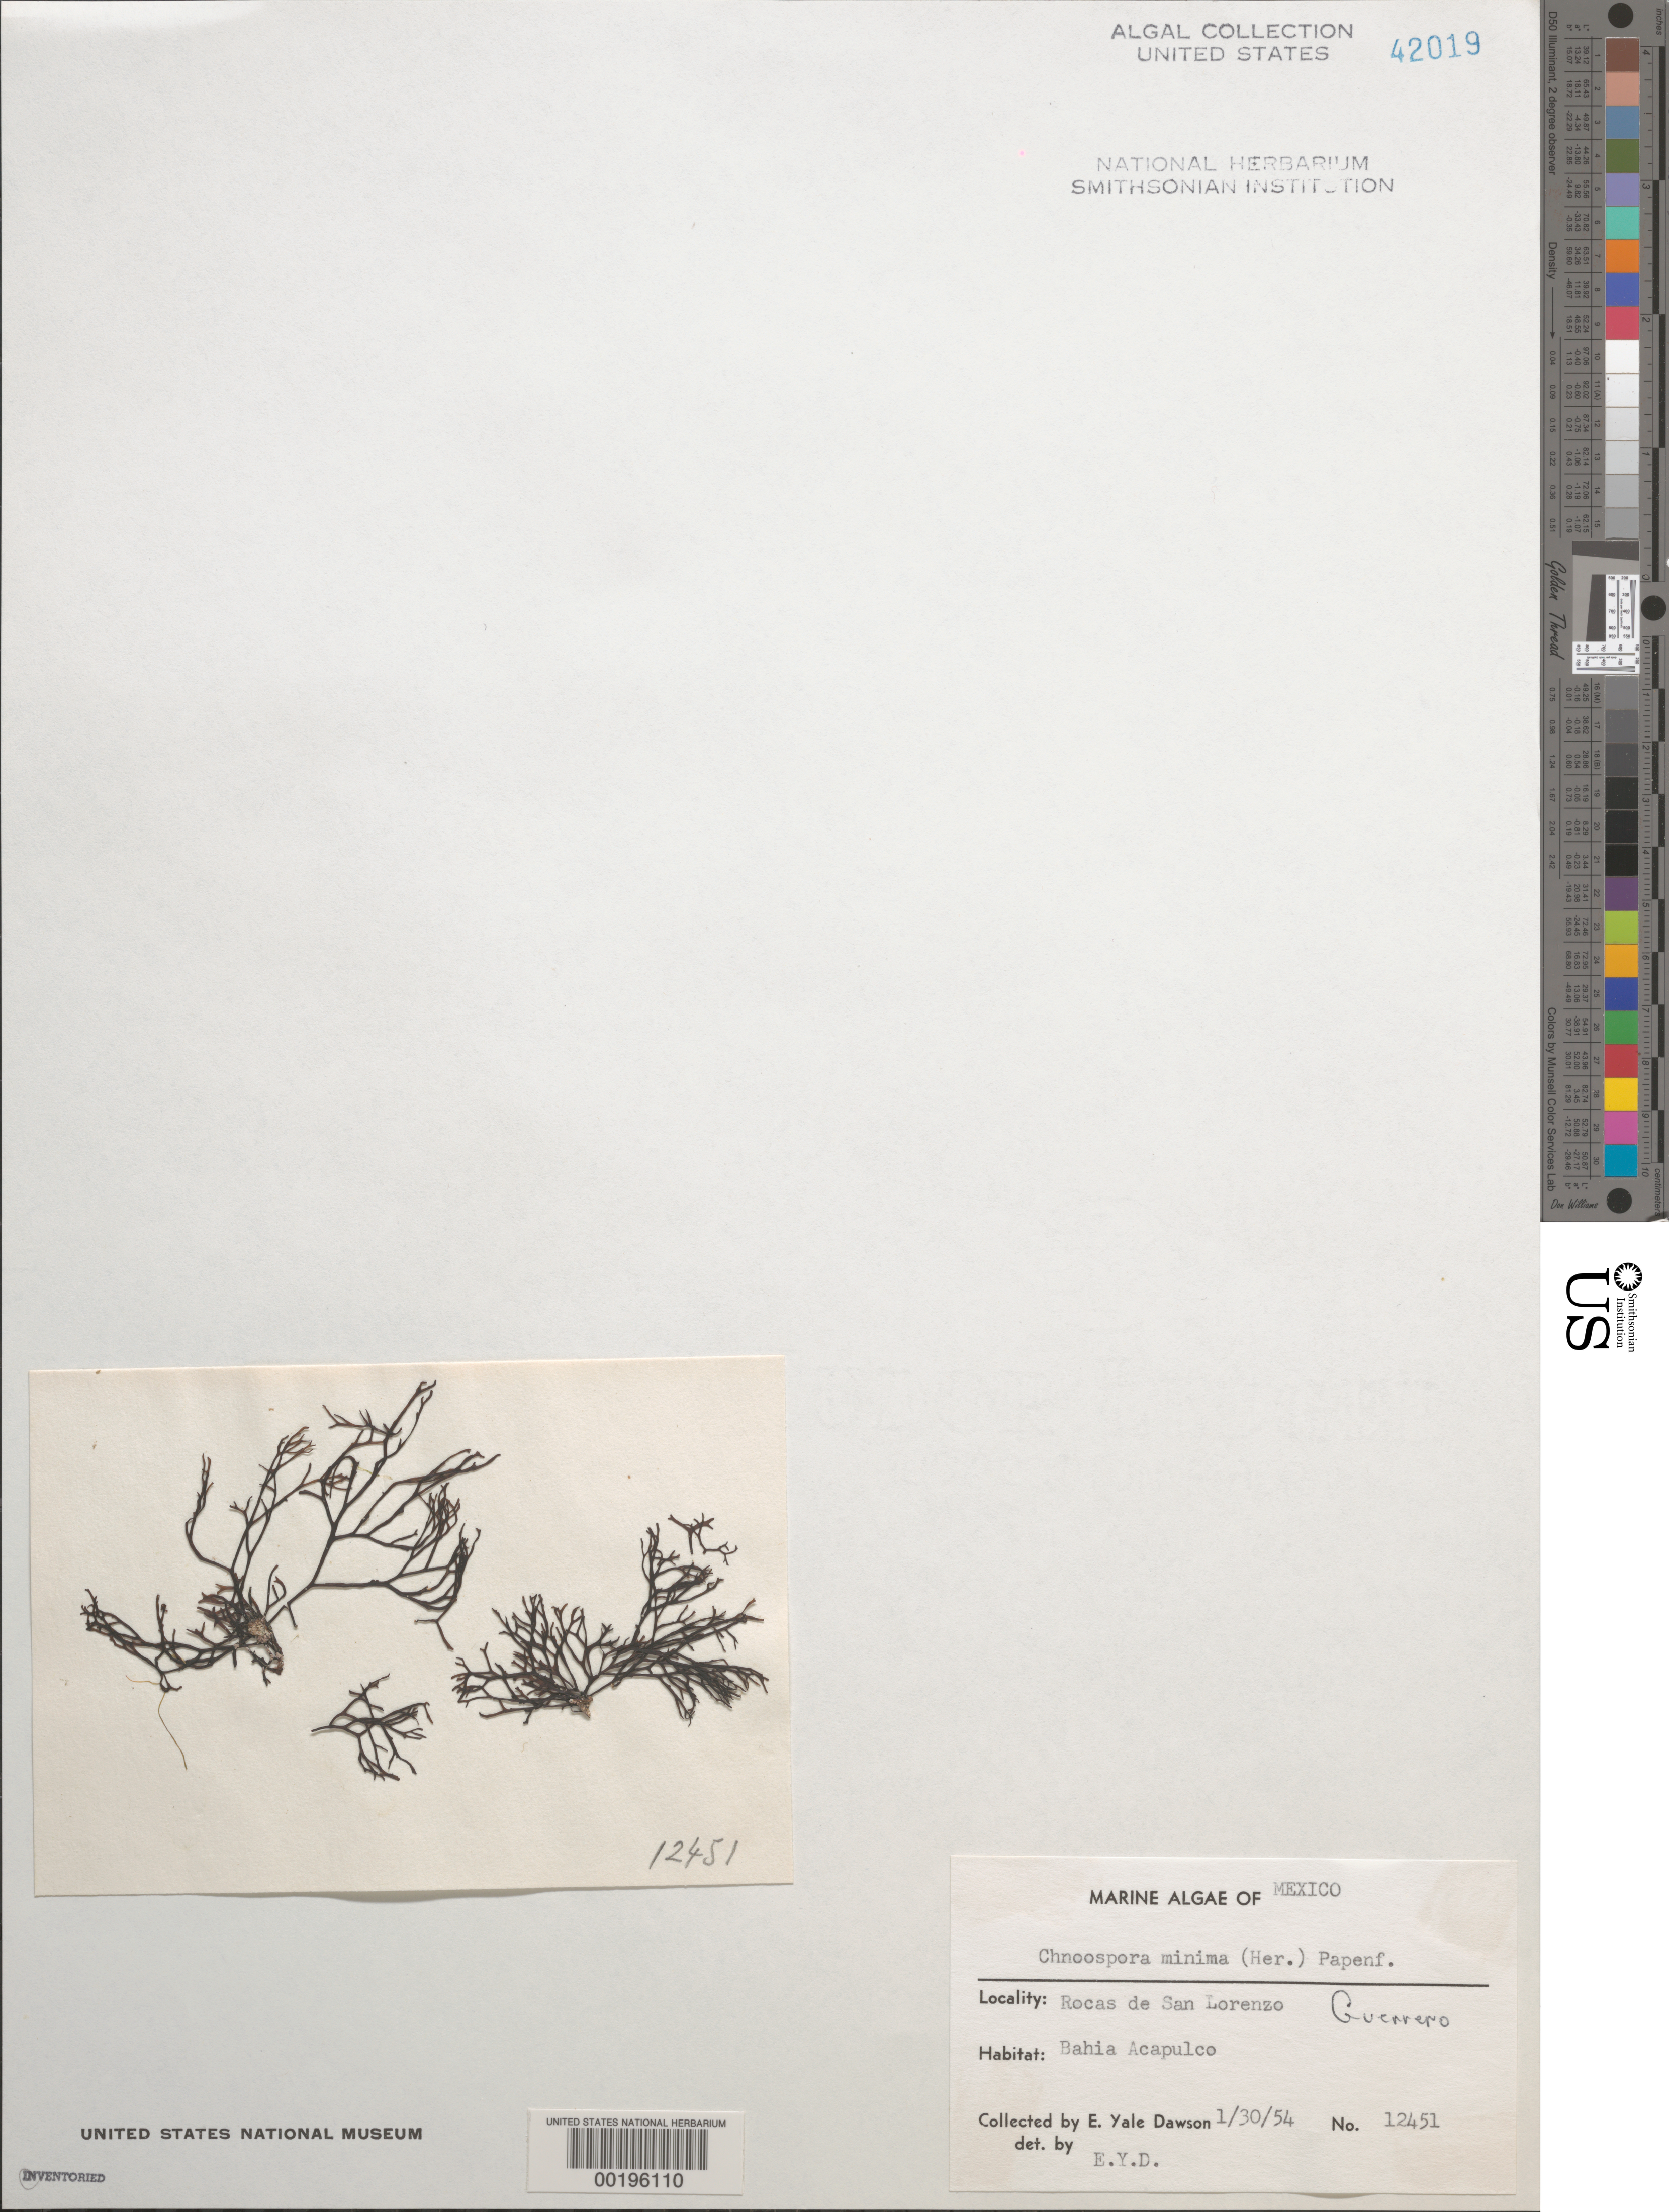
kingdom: Chromista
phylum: Ochrophyta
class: Phaeophyceae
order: Scytosiphonales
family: Scytosiphonaceae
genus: Chnoospora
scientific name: Chnoospora minima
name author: (Hering) Papenf.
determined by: Dawson, E. Y.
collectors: E. Y. Dawson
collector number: EYD 12451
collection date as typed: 30 Jan 1954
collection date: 1954-01-30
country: Mexico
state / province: Guerrero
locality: Rocas de San Lorenzo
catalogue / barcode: US 42019